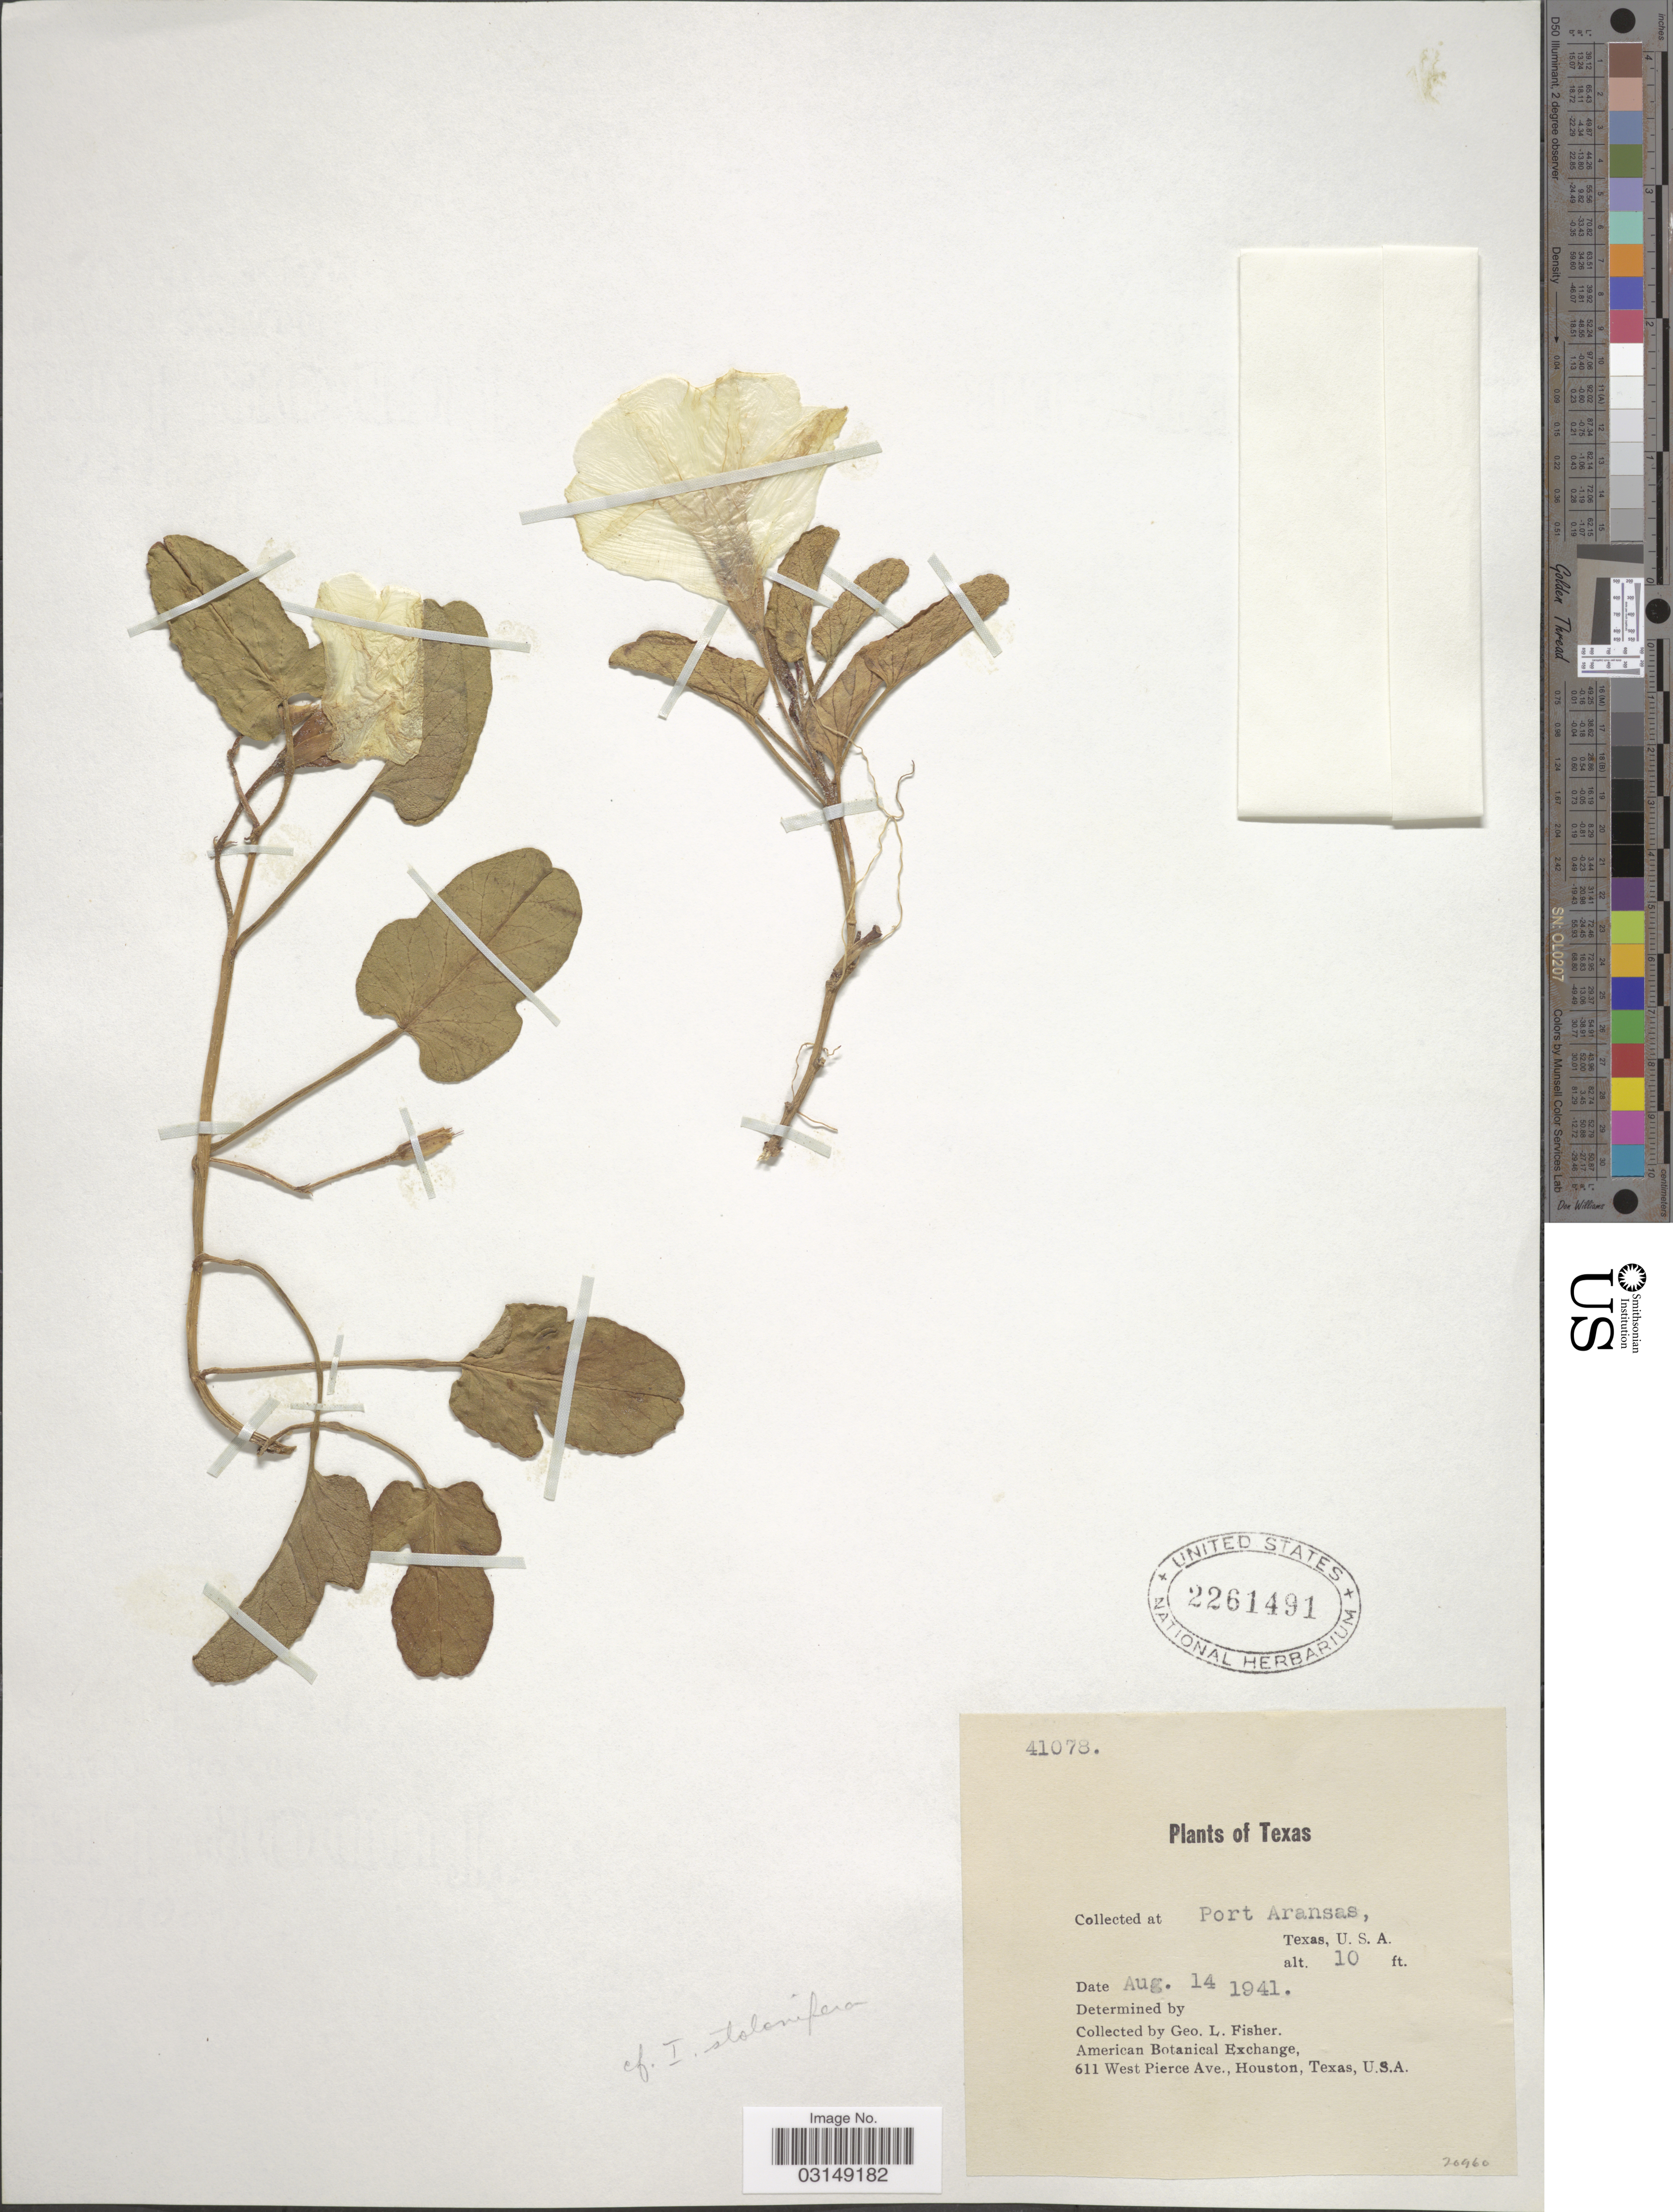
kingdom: Plantae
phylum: Tracheophyta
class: Magnoliopsida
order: Solanales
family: Convolvulaceae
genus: Ipomoea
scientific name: Ipomoea stolonifera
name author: (Cirillo) J.F. Gmel.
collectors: G. L. Fisher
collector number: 41078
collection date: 1941-08-14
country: United States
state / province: Texas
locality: Port Aransas, U.S.A.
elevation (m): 3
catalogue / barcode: US 2261491